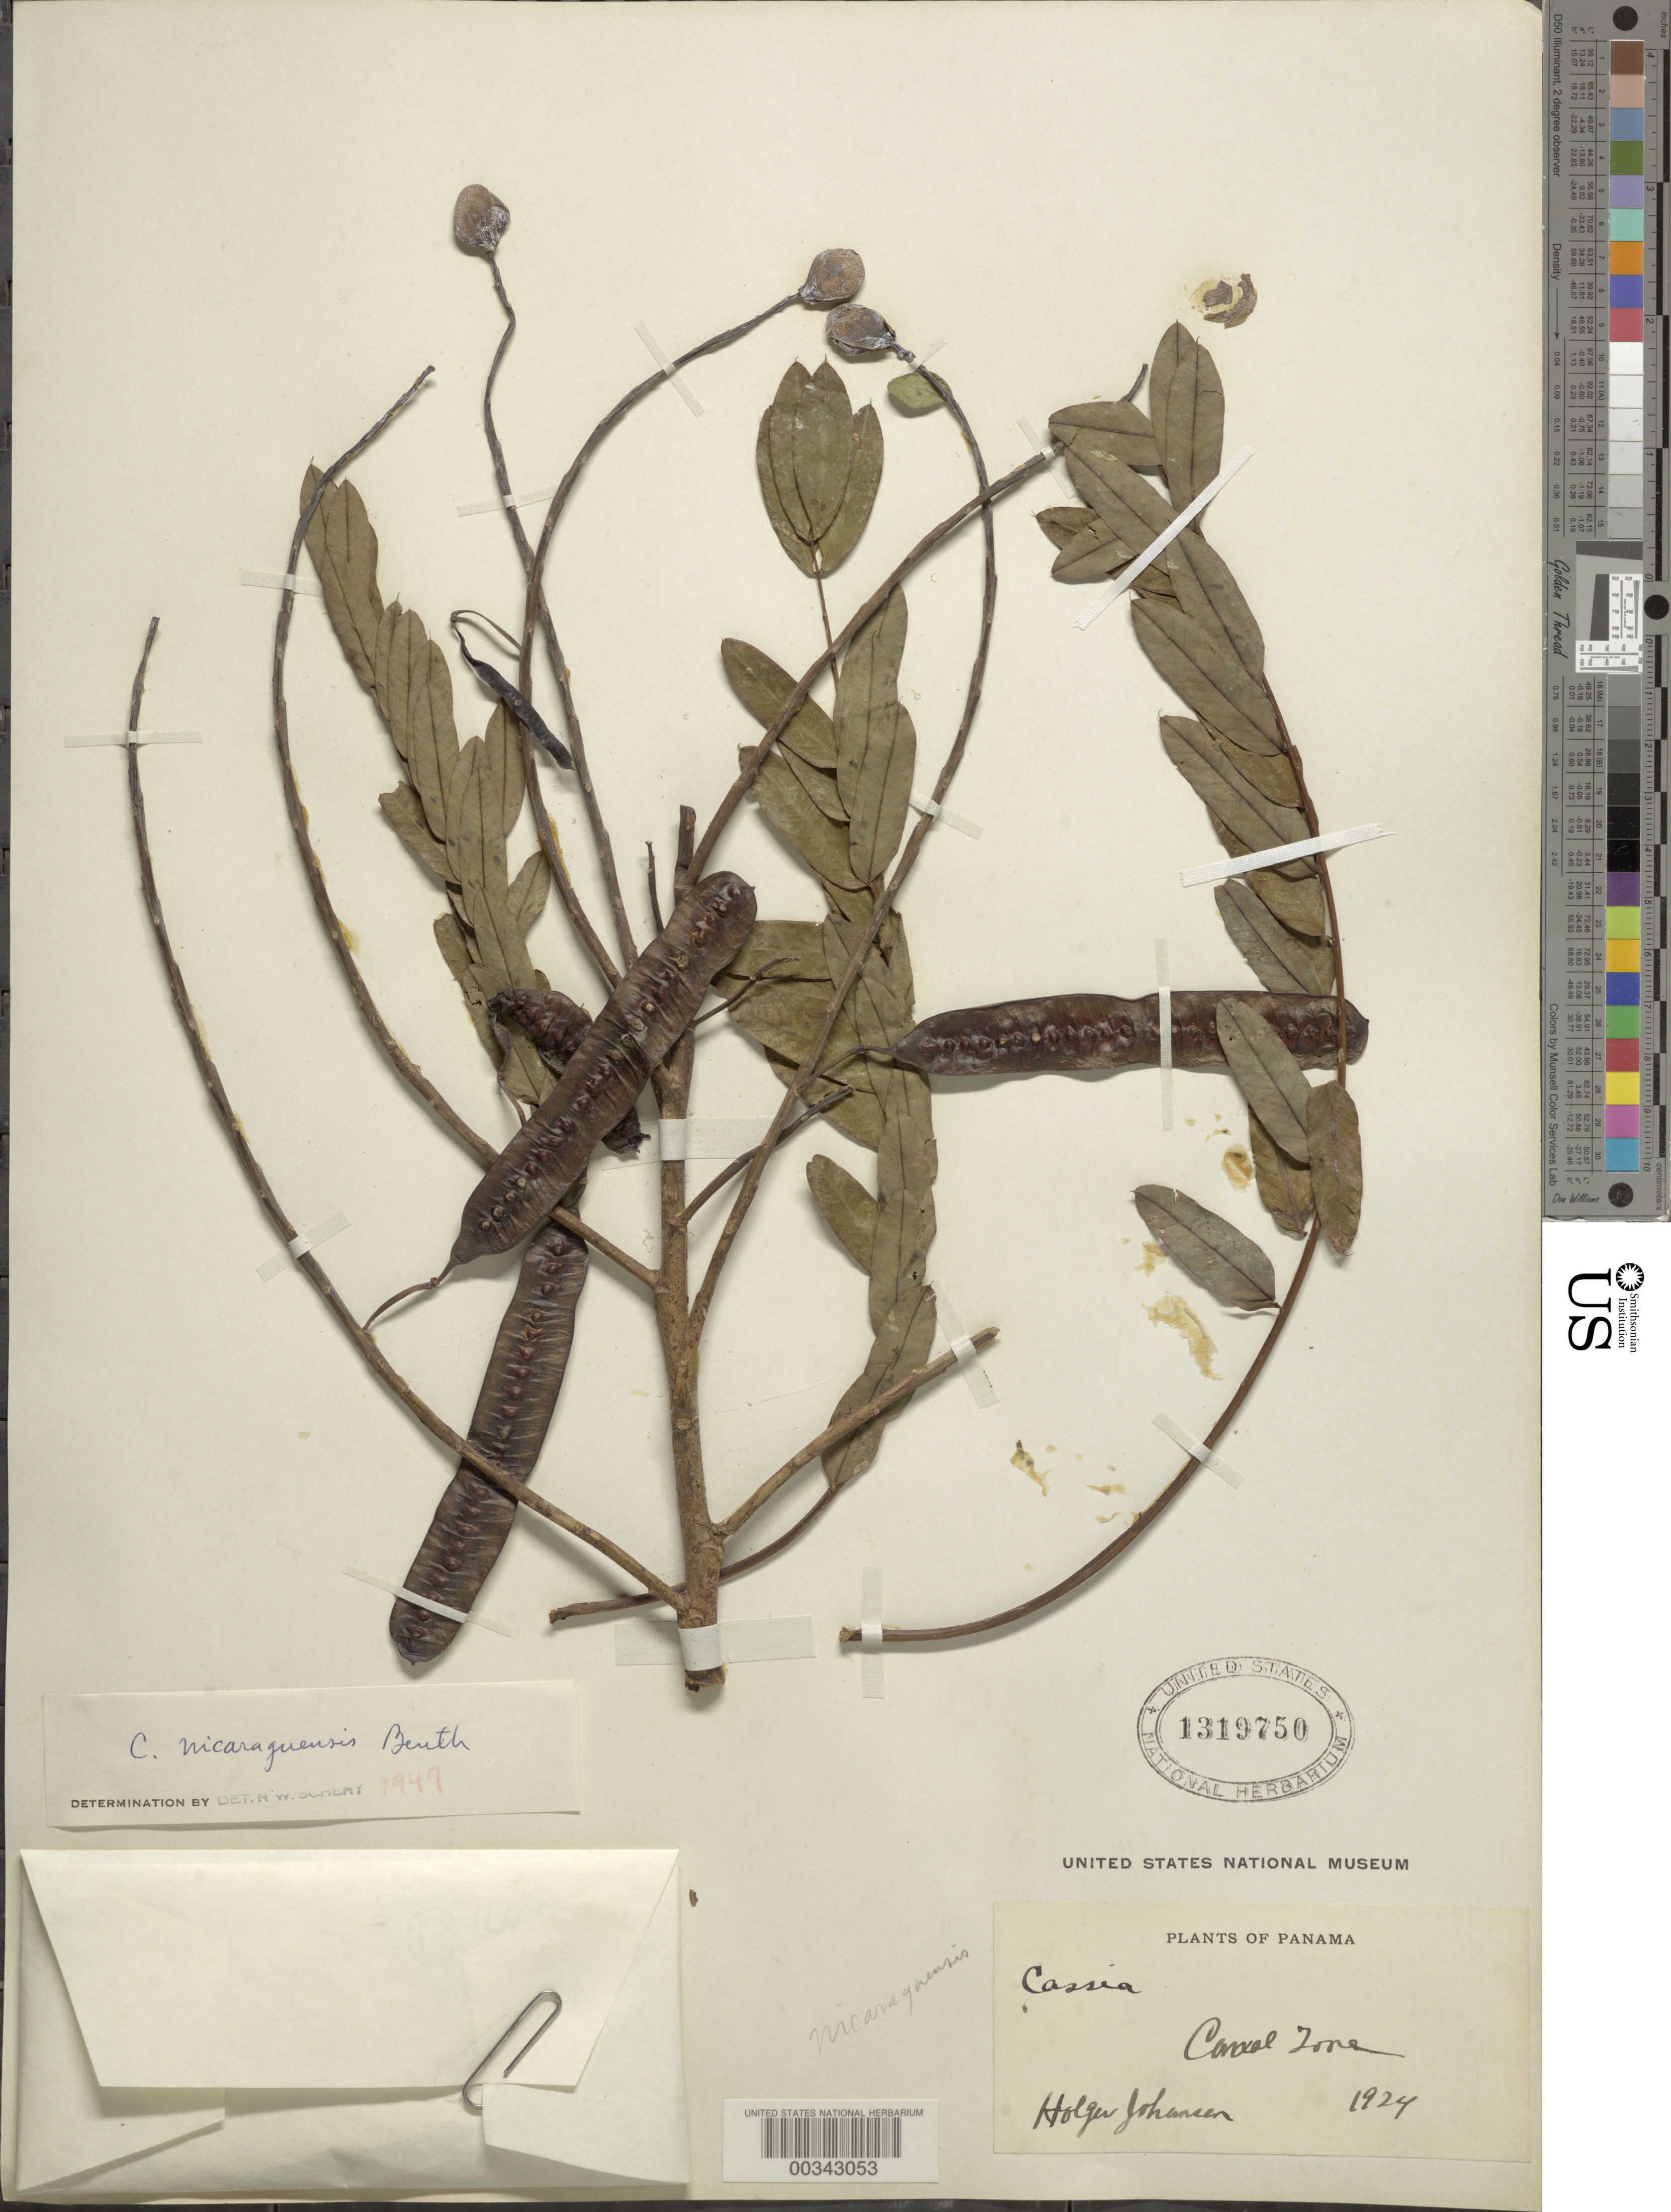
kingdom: Plantae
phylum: Tracheophyta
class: Magnoliopsida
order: Fabales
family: Fabaceae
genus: Senna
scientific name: Senna nicaraguensis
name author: (Benth.) H.S. Irwin & Barneby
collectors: H. Johansen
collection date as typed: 1924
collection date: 1924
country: Panama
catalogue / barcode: US 1319750